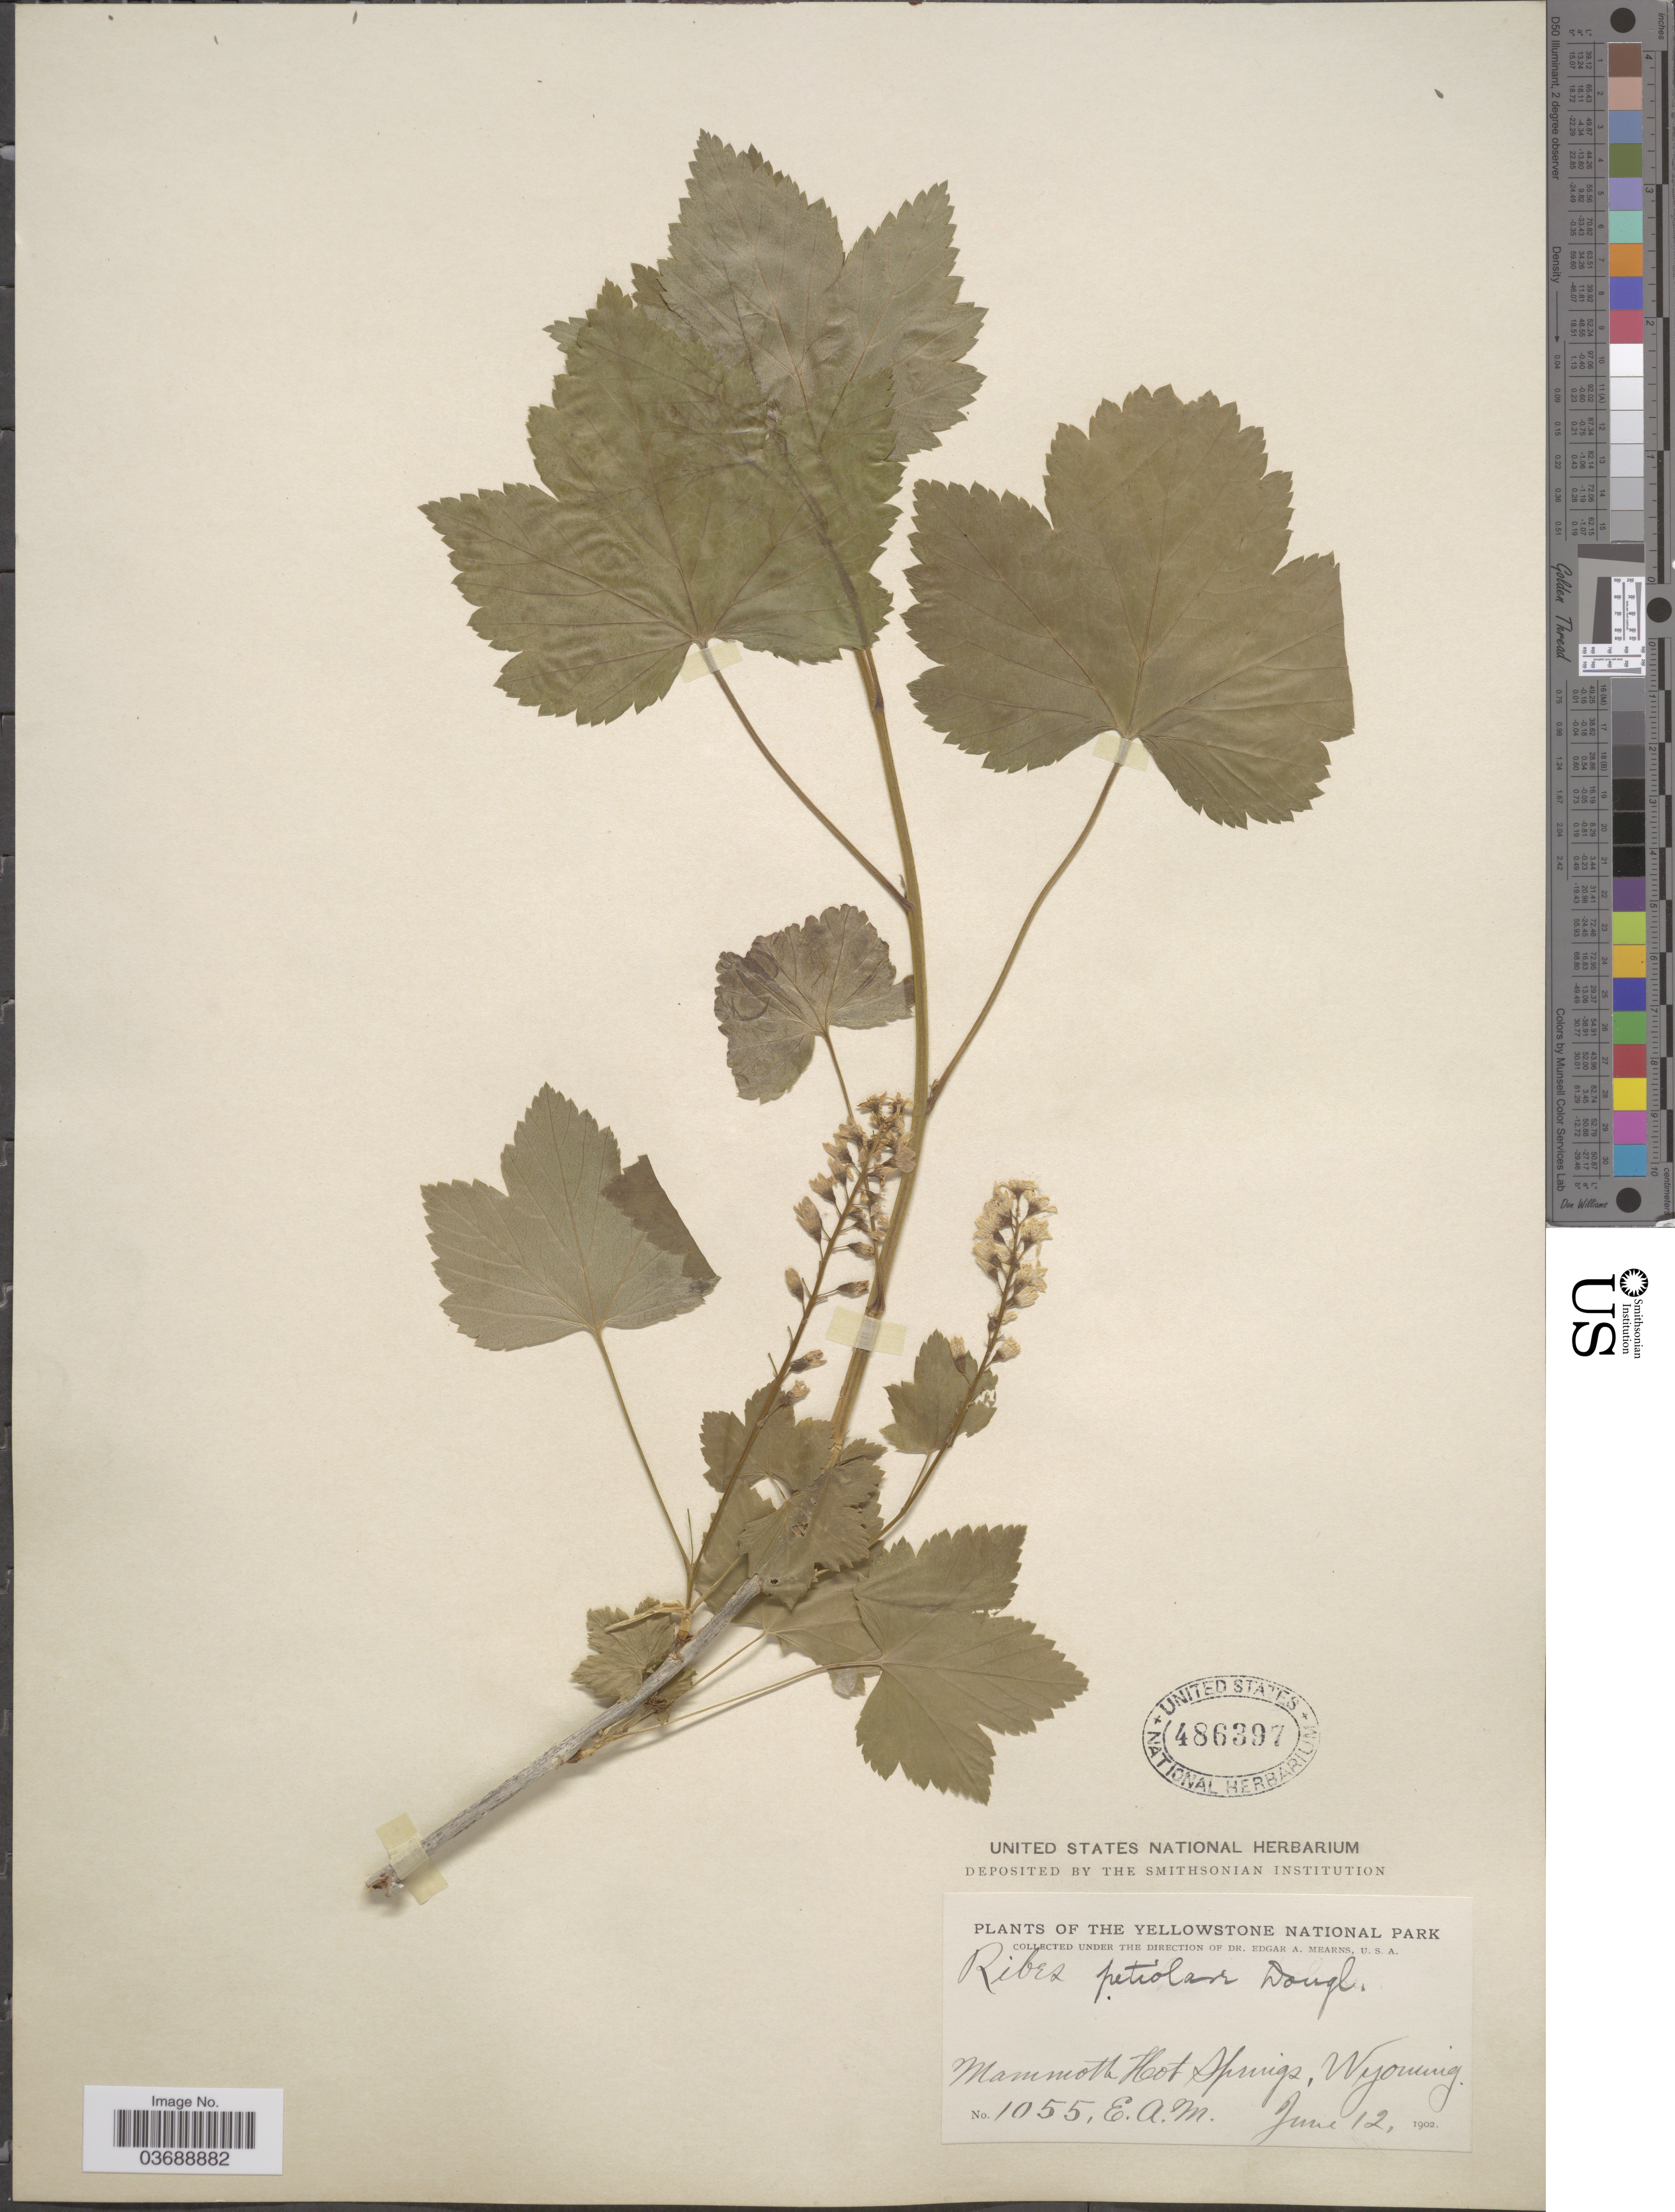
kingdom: Plantae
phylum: Tracheophyta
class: Magnoliopsida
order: Saxifragales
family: Grossulariaceae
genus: Ribes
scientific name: Ribes petiolare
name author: Douglas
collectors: E. A. Mearns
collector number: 1055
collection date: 1902-06-12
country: United States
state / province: Wyoming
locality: The Yellowstone National Park. Mammoth Hot Springs.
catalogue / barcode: US 486397